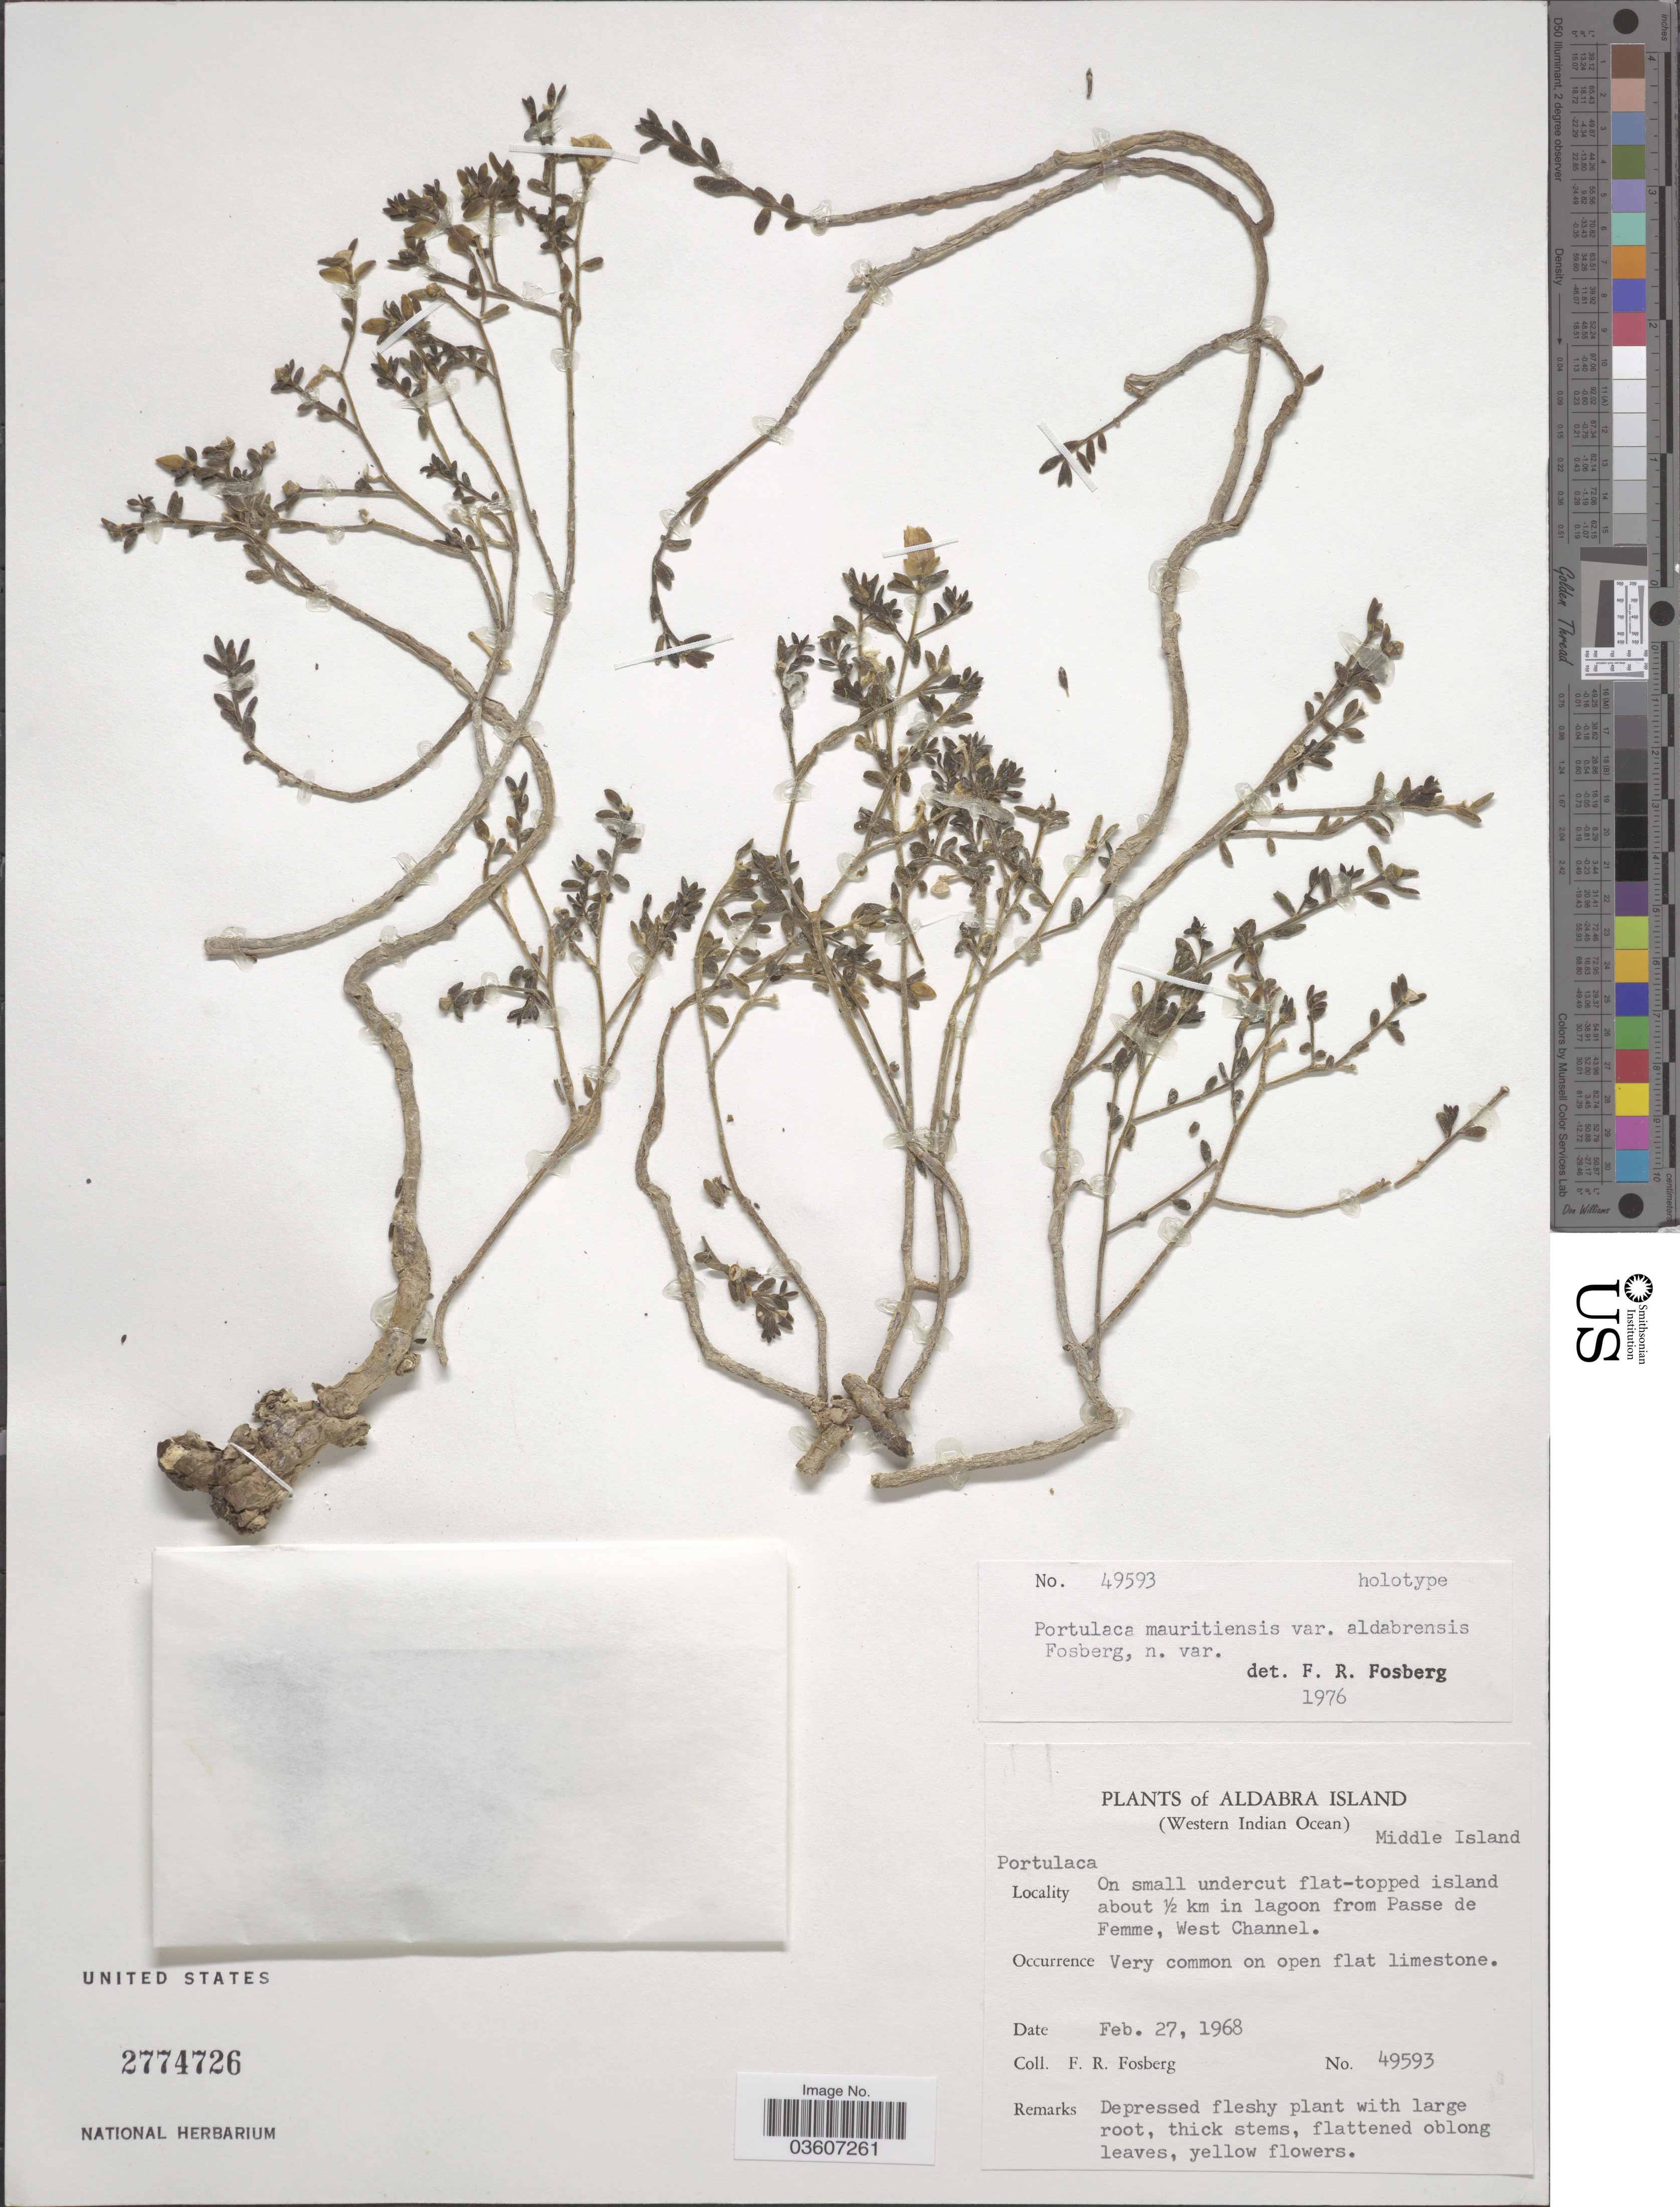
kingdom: Plantae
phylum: Tracheophyta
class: Magnoliopsida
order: Caryophyllales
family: Portulacaceae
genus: Portulaca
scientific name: Portulaca mauritiensis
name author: Poelln.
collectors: F. R. Fosberg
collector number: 49593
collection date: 1968-02-27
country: Seychelles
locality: Aldabra Island. (Western Indian Ocean). Middle Island. About ½ km in lagoon from Passe de Femme, West Channel.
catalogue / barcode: US 2774726